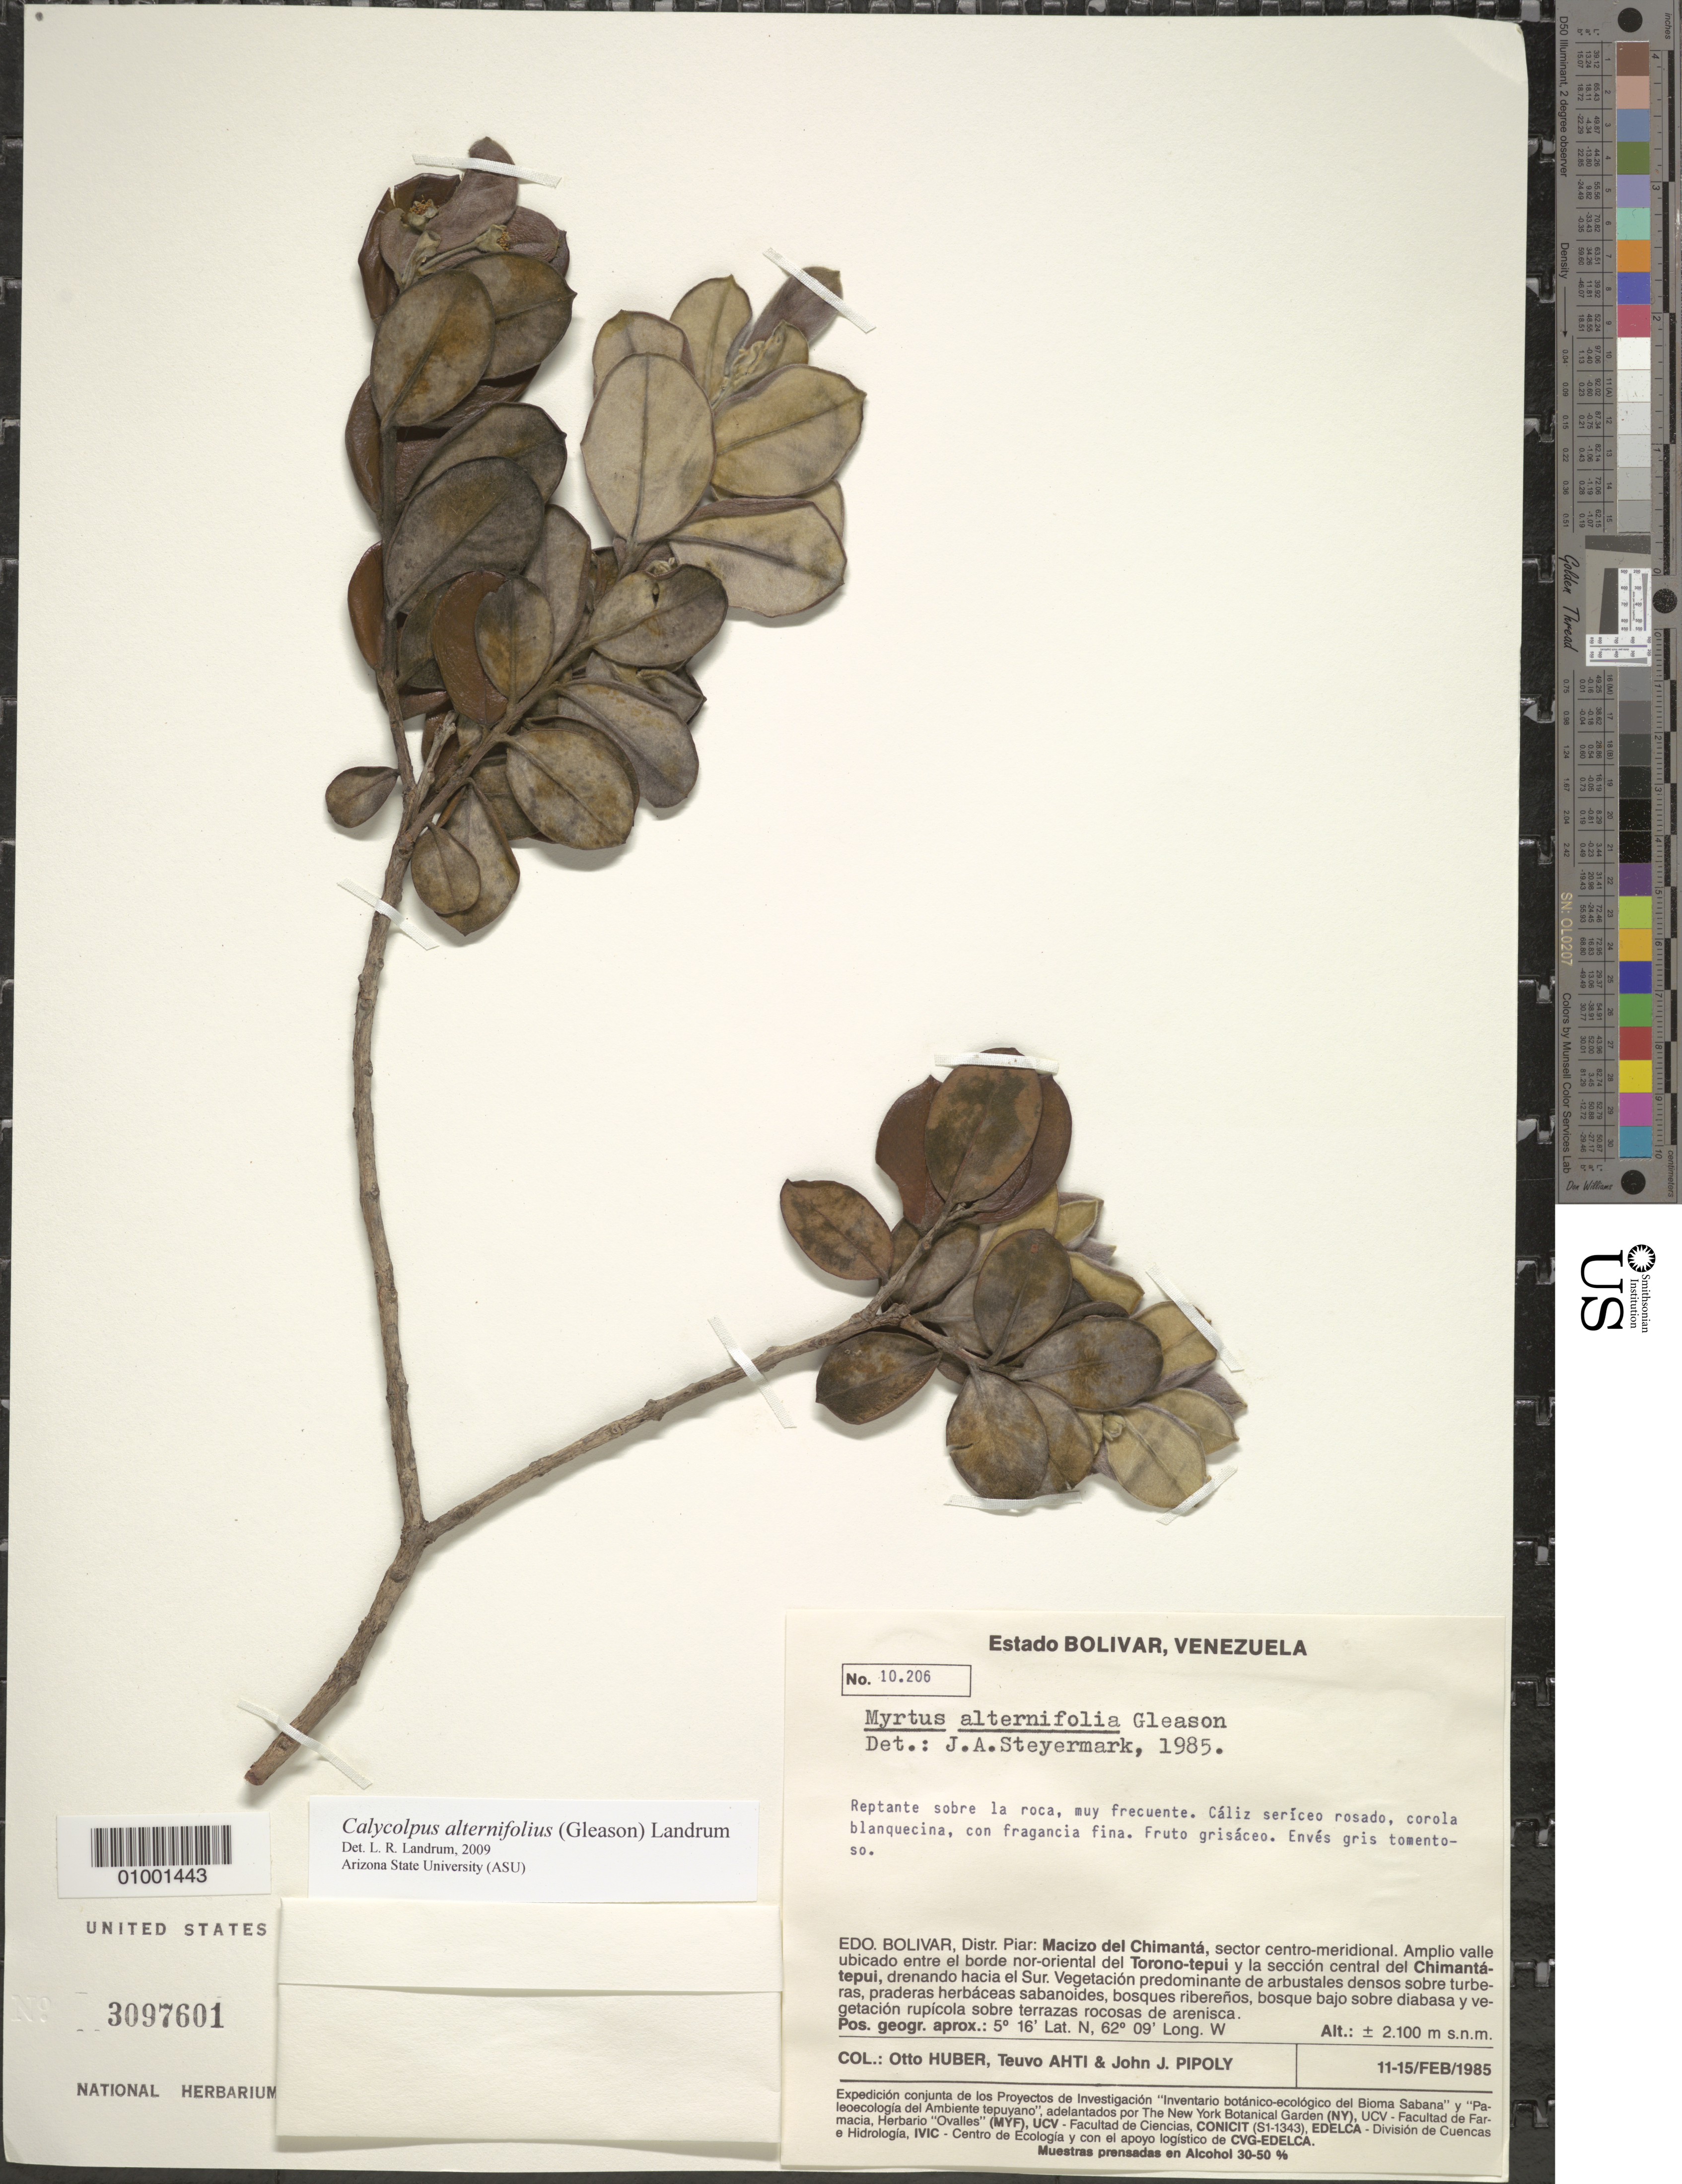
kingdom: Plantae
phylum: Tracheophyta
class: Magnoliopsida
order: Myrtales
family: Myrtaceae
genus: Calycolpus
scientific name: Calycolpus alternifolius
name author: (Gleason) Landrum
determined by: Landrum, L. R.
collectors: O. Huber, T. T. Ahti & J. J. Pipoly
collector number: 10206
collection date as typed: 11-Feb-85 to 15-Feb-85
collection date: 1985-02-11/1985-02-15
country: Venezuela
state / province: Bolívar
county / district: Piar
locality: Macizo del Chimantá, sector centro-meridional; amplio valle ubicado entre el borde nor-oriental del Torono-tepuí y la sección central del Chimantá-tepuí, drenando hacia el Sur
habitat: Reptante sobre la roca. Vegetación predominante de arbustales denso sobre turberas, praderas herbáceas sabanoides, bosques ribereños …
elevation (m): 2100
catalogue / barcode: US 3097601